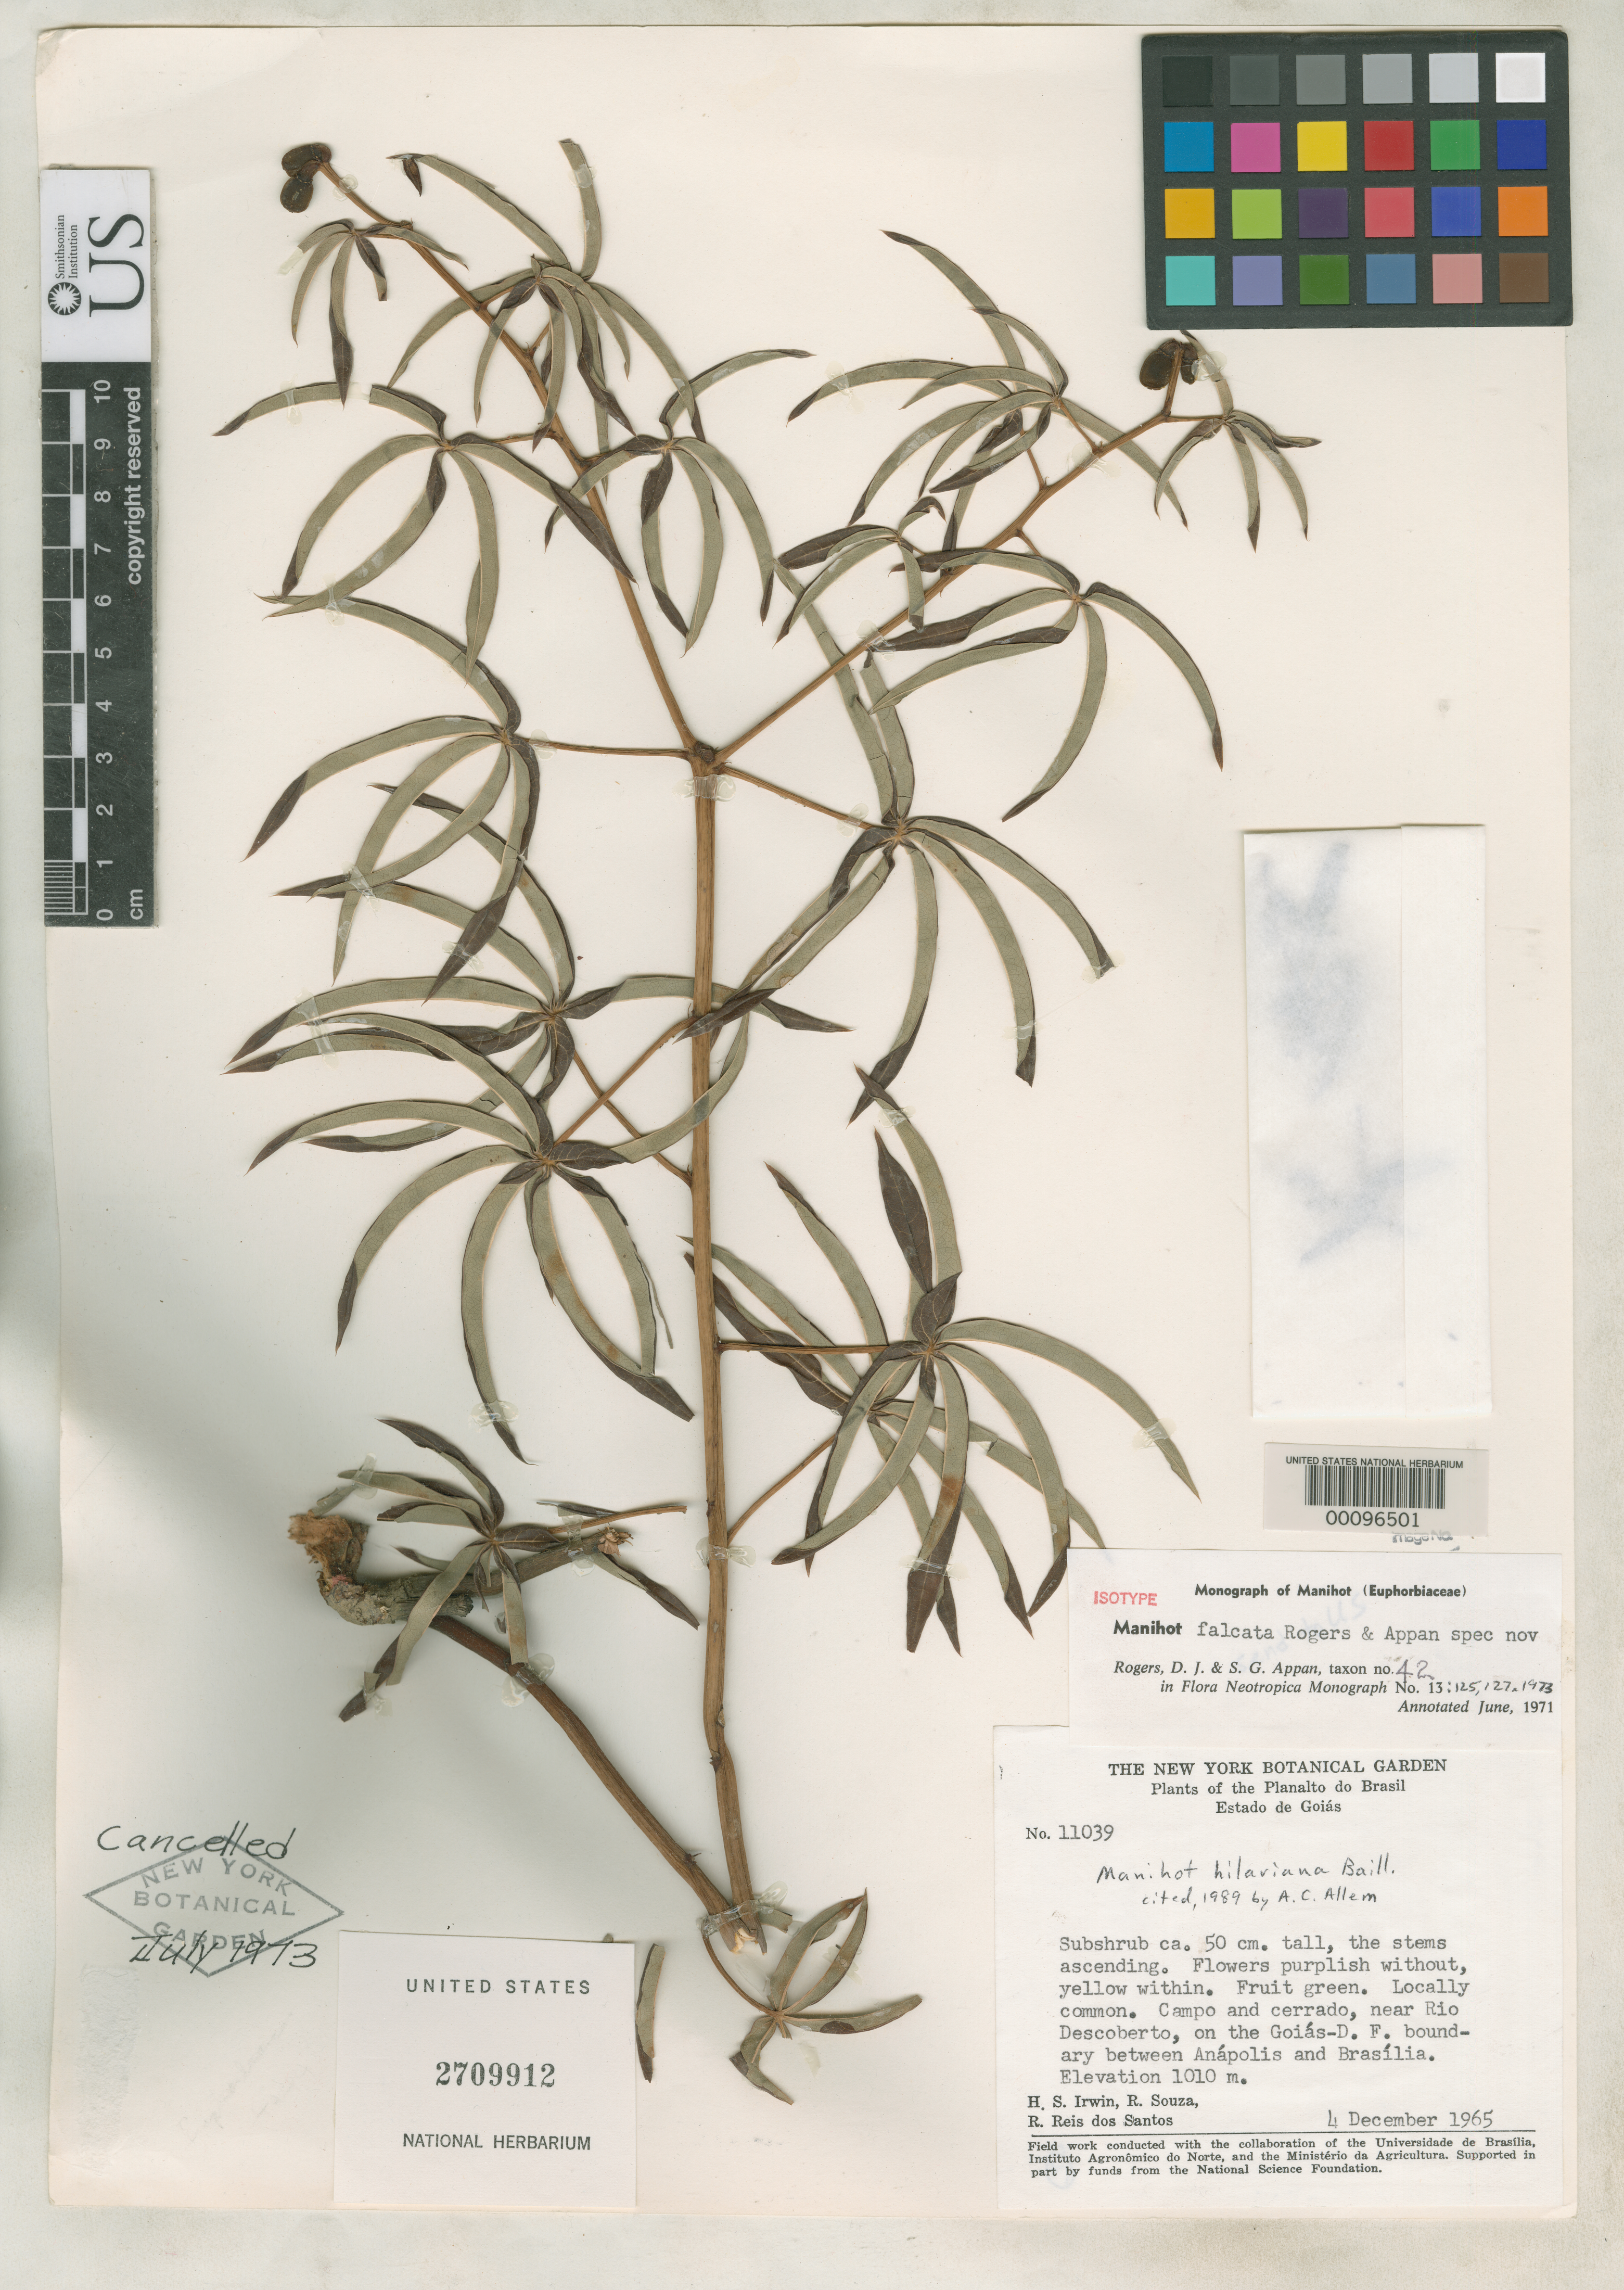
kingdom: Plantae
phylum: Tracheophyta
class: Magnoliopsida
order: Malpighiales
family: Euphorbiaceae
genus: Manihot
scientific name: Manihot falcata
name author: D.J. Rogers & Appan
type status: Isotype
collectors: H. Irwin, R. Souza & R. G. P. Santos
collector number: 11039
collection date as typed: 04 Dec 1965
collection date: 1965-12-04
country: Brazil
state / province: Goiás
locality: Near Ris and Brasilia-Goias-Federal District boundary, between Anapolia and Brasilia.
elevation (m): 1010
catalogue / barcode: US 2709912